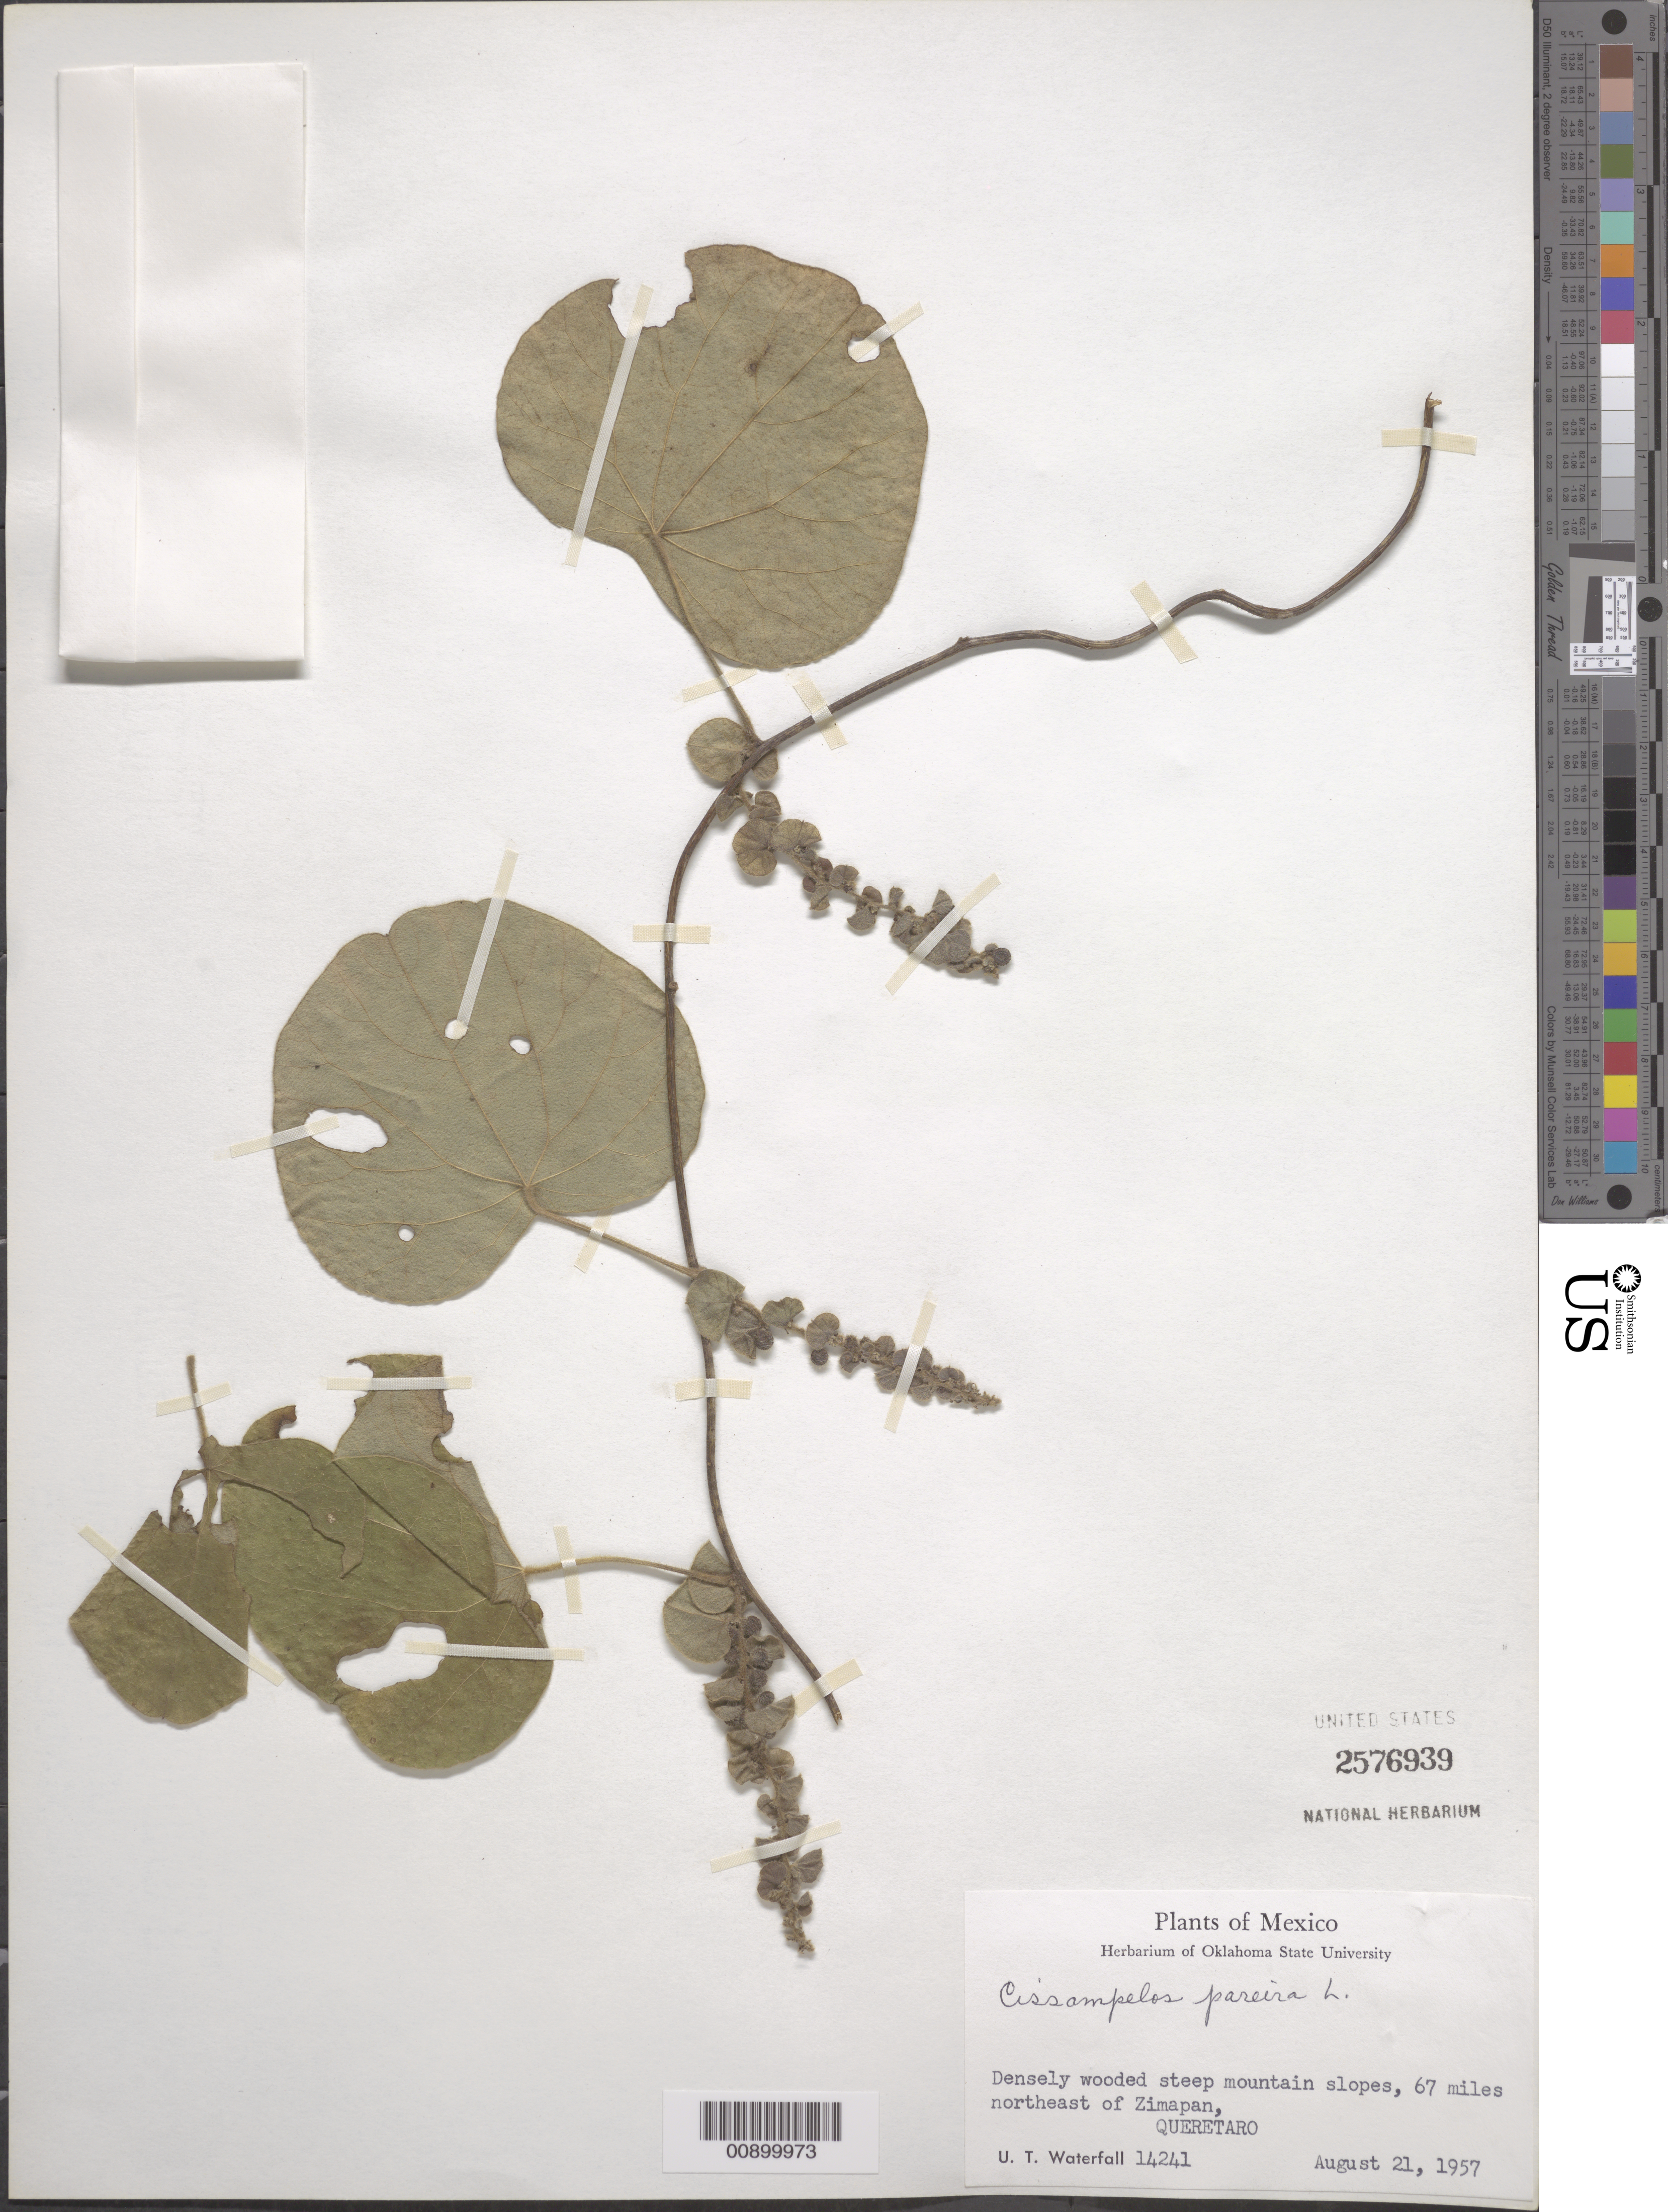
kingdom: Plantae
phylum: Tracheophyta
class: Magnoliopsida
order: Ranunculales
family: Menispermaceae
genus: Cissampelos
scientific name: Cissampelos pareira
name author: L.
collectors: U. T. Waterfall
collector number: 14241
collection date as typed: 21 Aug 1957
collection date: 1957-08-21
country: Mexico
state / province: Querétaro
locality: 67 miles northeast of Zimapan, Querétaro.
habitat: Densely wooded steep mountain slopes.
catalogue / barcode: US 2576939